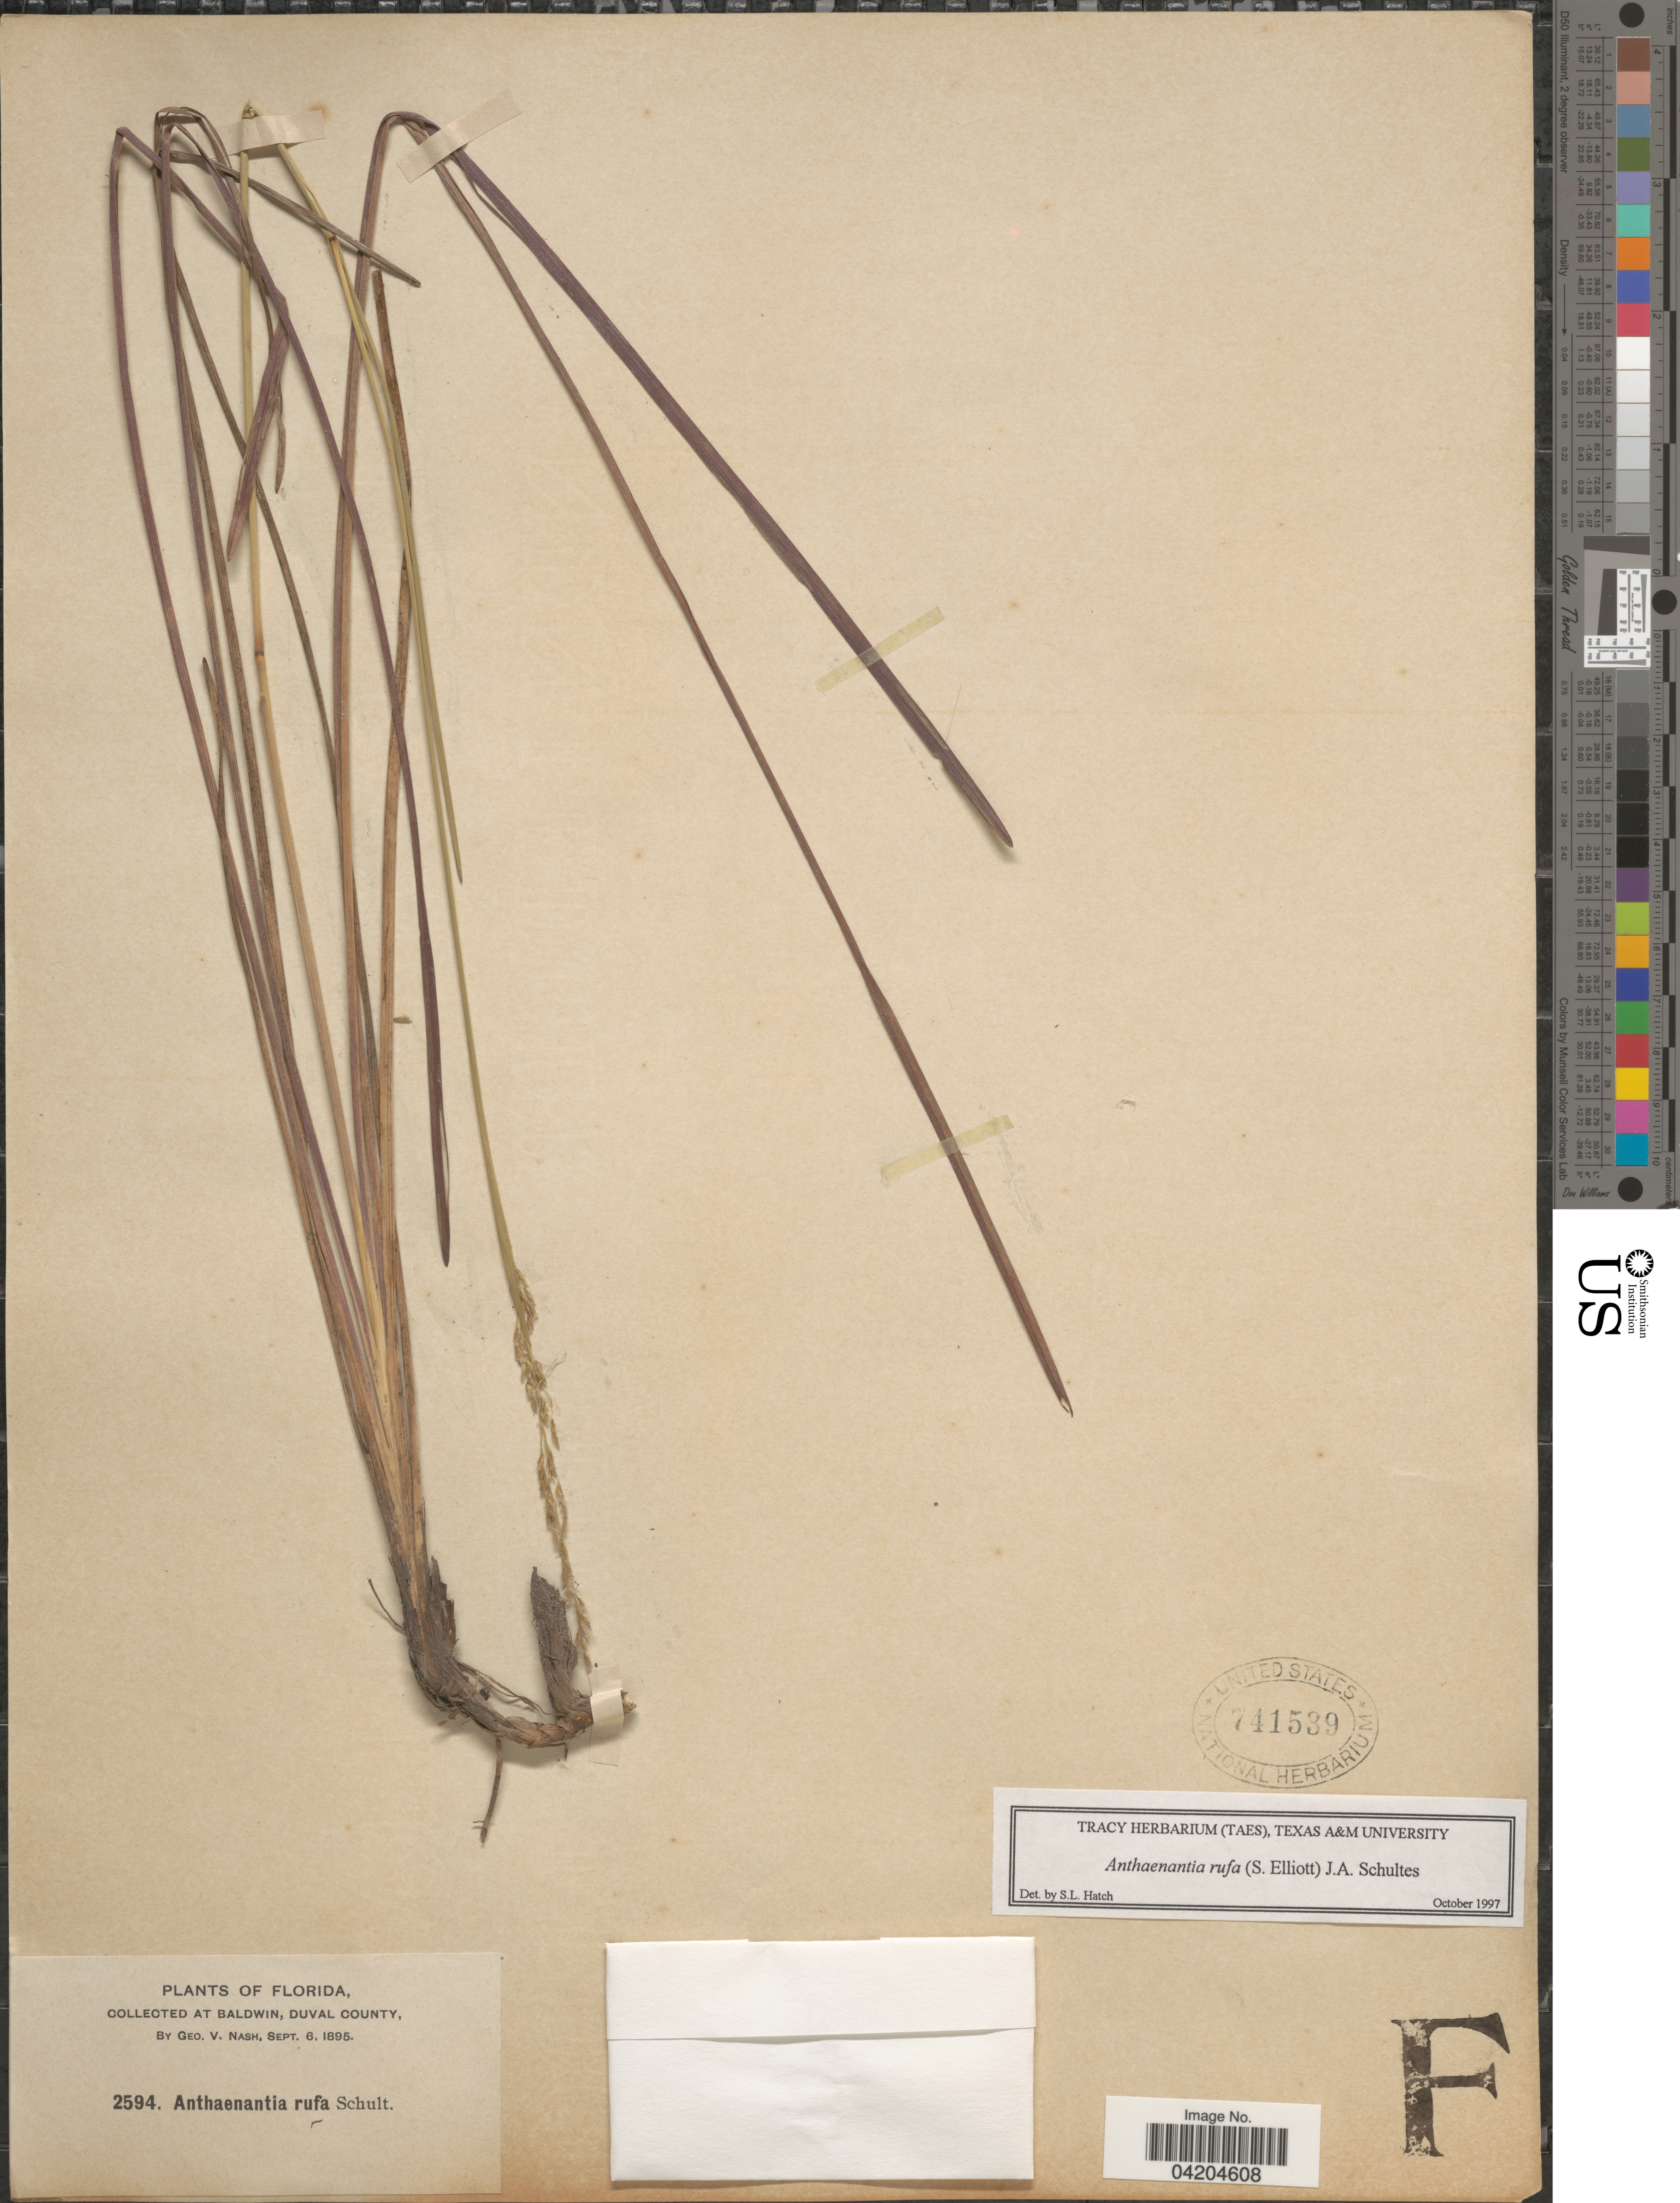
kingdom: Plantae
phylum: Tracheophyta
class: Liliopsida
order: Poales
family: Poaceae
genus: Anthaenantia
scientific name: Anthaenantia rufa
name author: (Elliott) Schult.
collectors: G. V. Nash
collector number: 2594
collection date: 1895-09-06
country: United States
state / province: Florida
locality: Baldwin, Duval County.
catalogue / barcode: US 741539